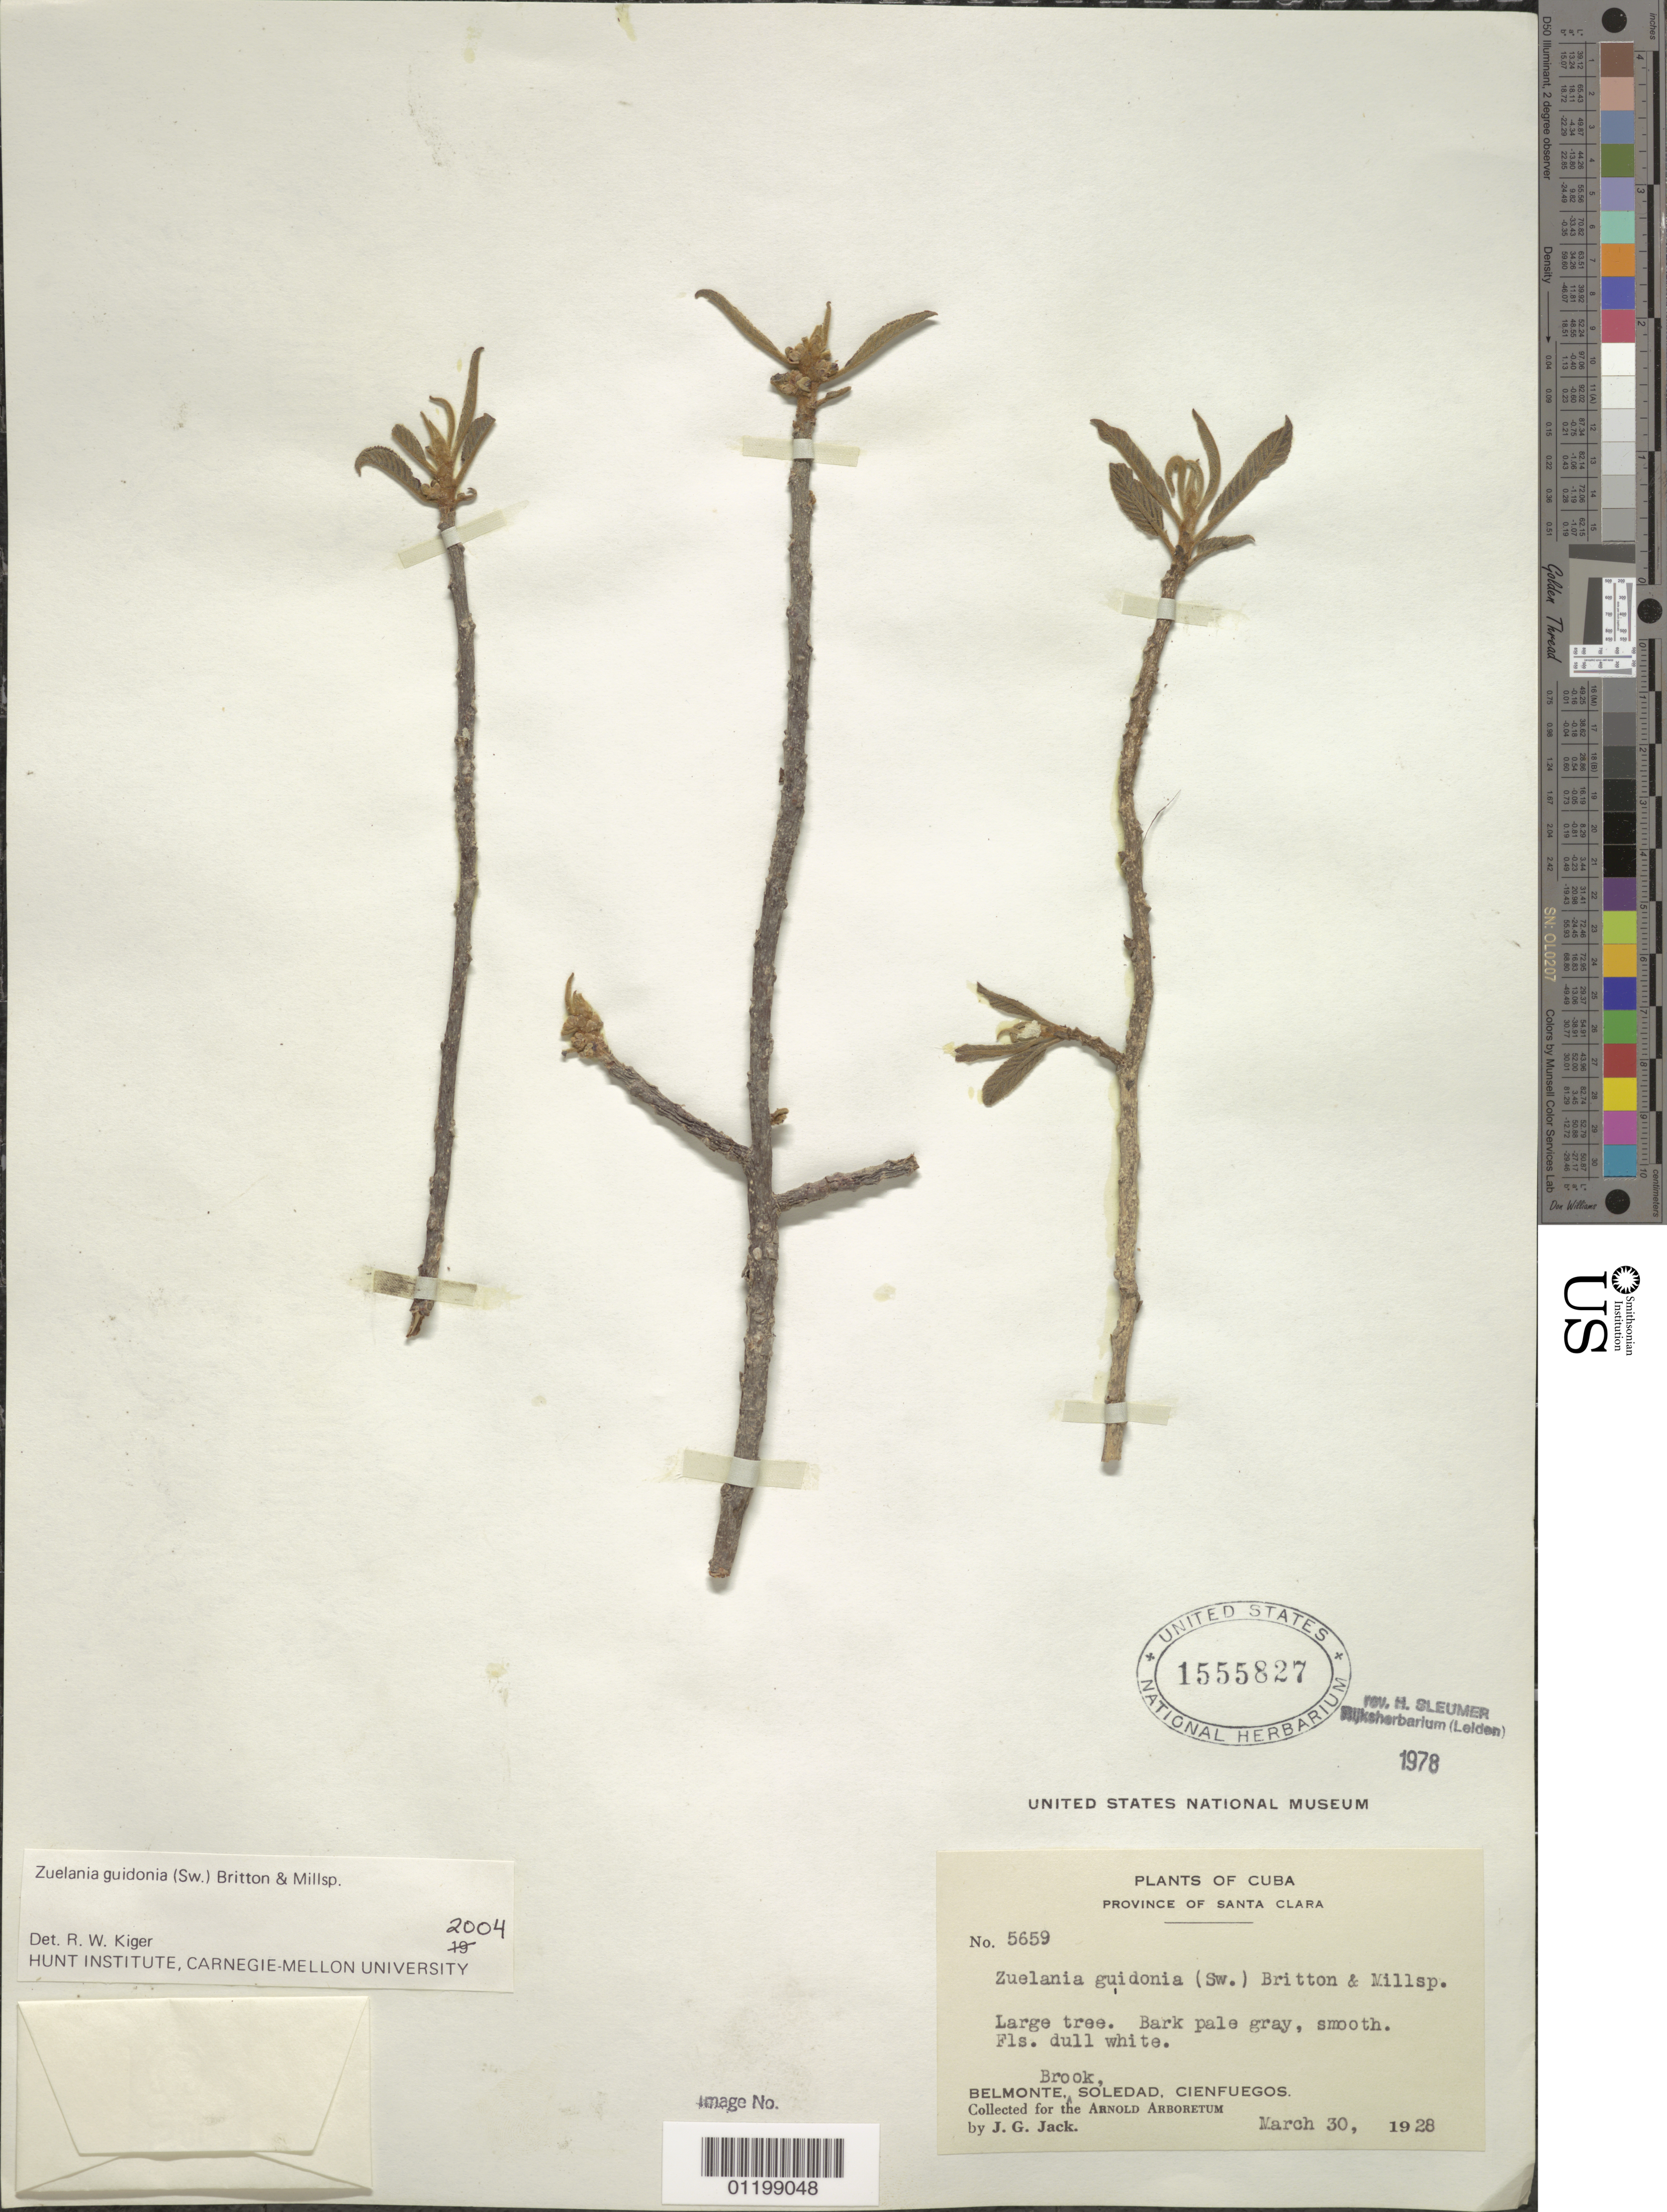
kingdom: Plantae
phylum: Tracheophyta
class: Magnoliopsida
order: Malpighiales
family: Salicaceae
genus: Casearia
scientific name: Casearia laetioides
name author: (A. Rich.) Warb.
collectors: J. G. Jack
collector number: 5659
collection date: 1928-03-30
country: Cuba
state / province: Cienfuegos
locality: Belmonte, Soledad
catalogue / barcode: US 1555827